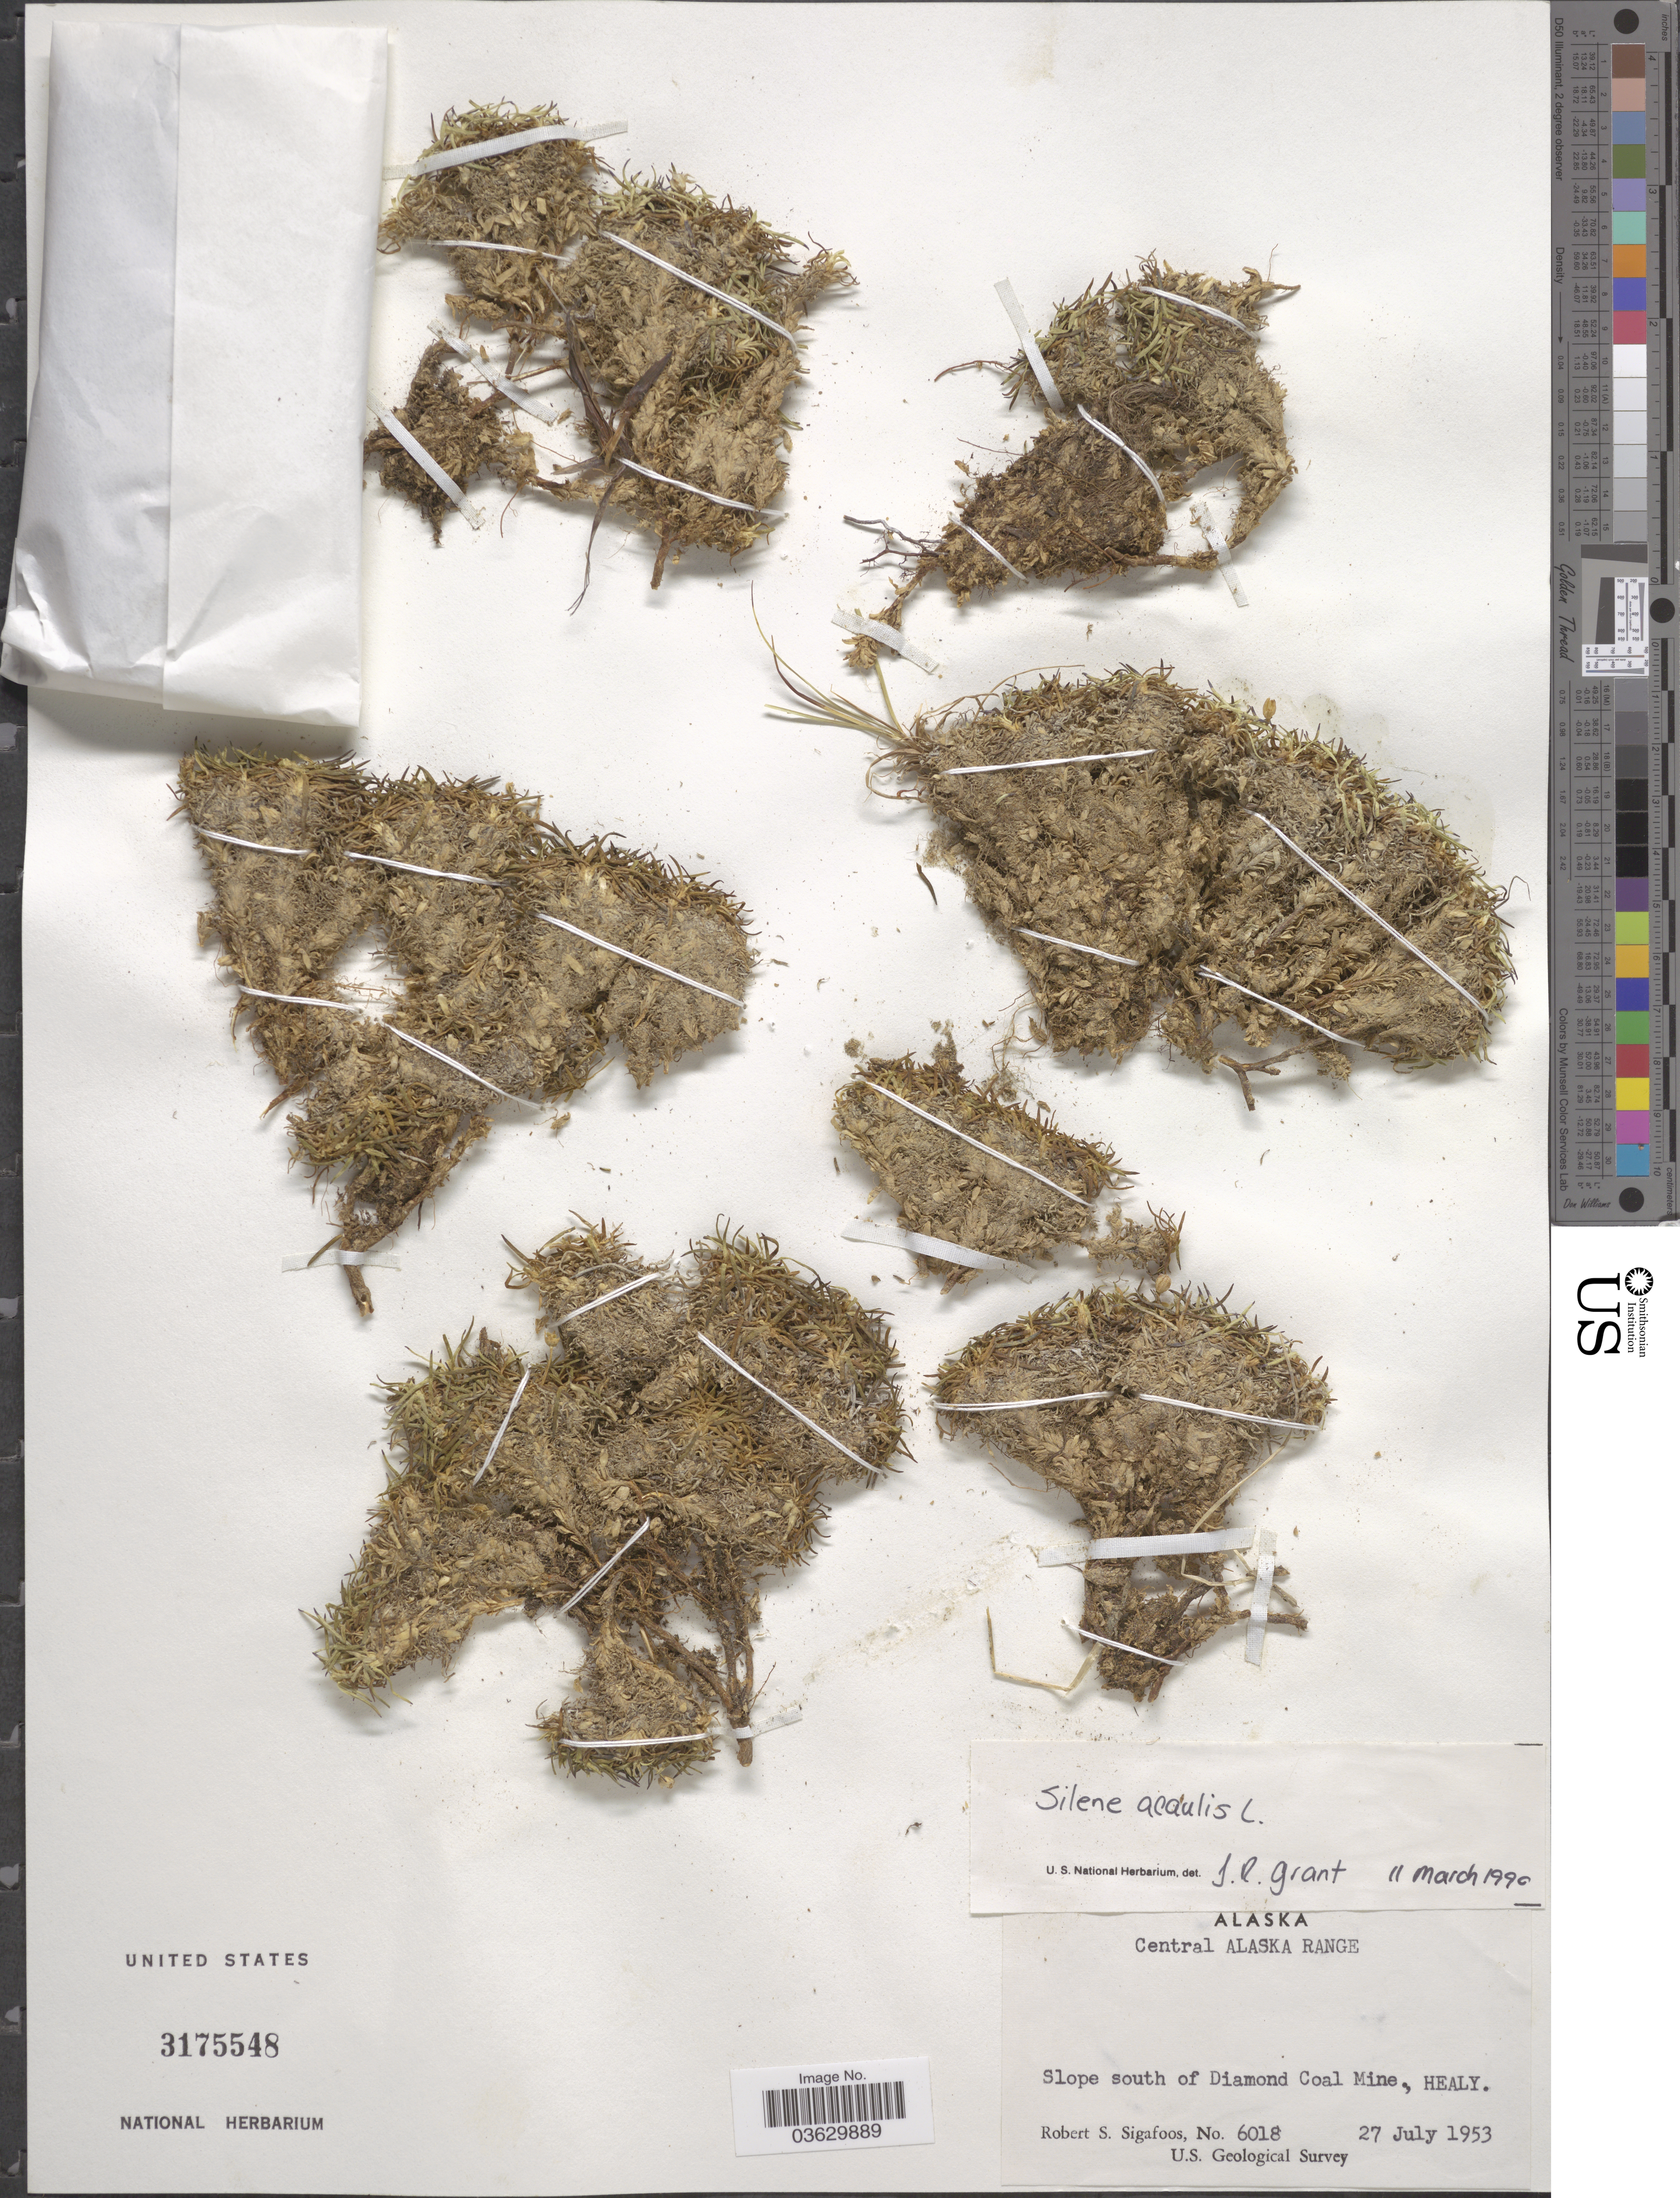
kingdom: Plantae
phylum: Tracheophyta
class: Magnoliopsida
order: Caryophyllales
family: Caryophyllaceae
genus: Silene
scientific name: Silene acaulis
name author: (L.) Jacq.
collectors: R. Sigafoos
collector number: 6018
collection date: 1953-07-27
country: United States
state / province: Alaska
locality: Central Alaska Range. Slope south of Diamond Coal Mine, Healy.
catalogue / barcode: US 3175548